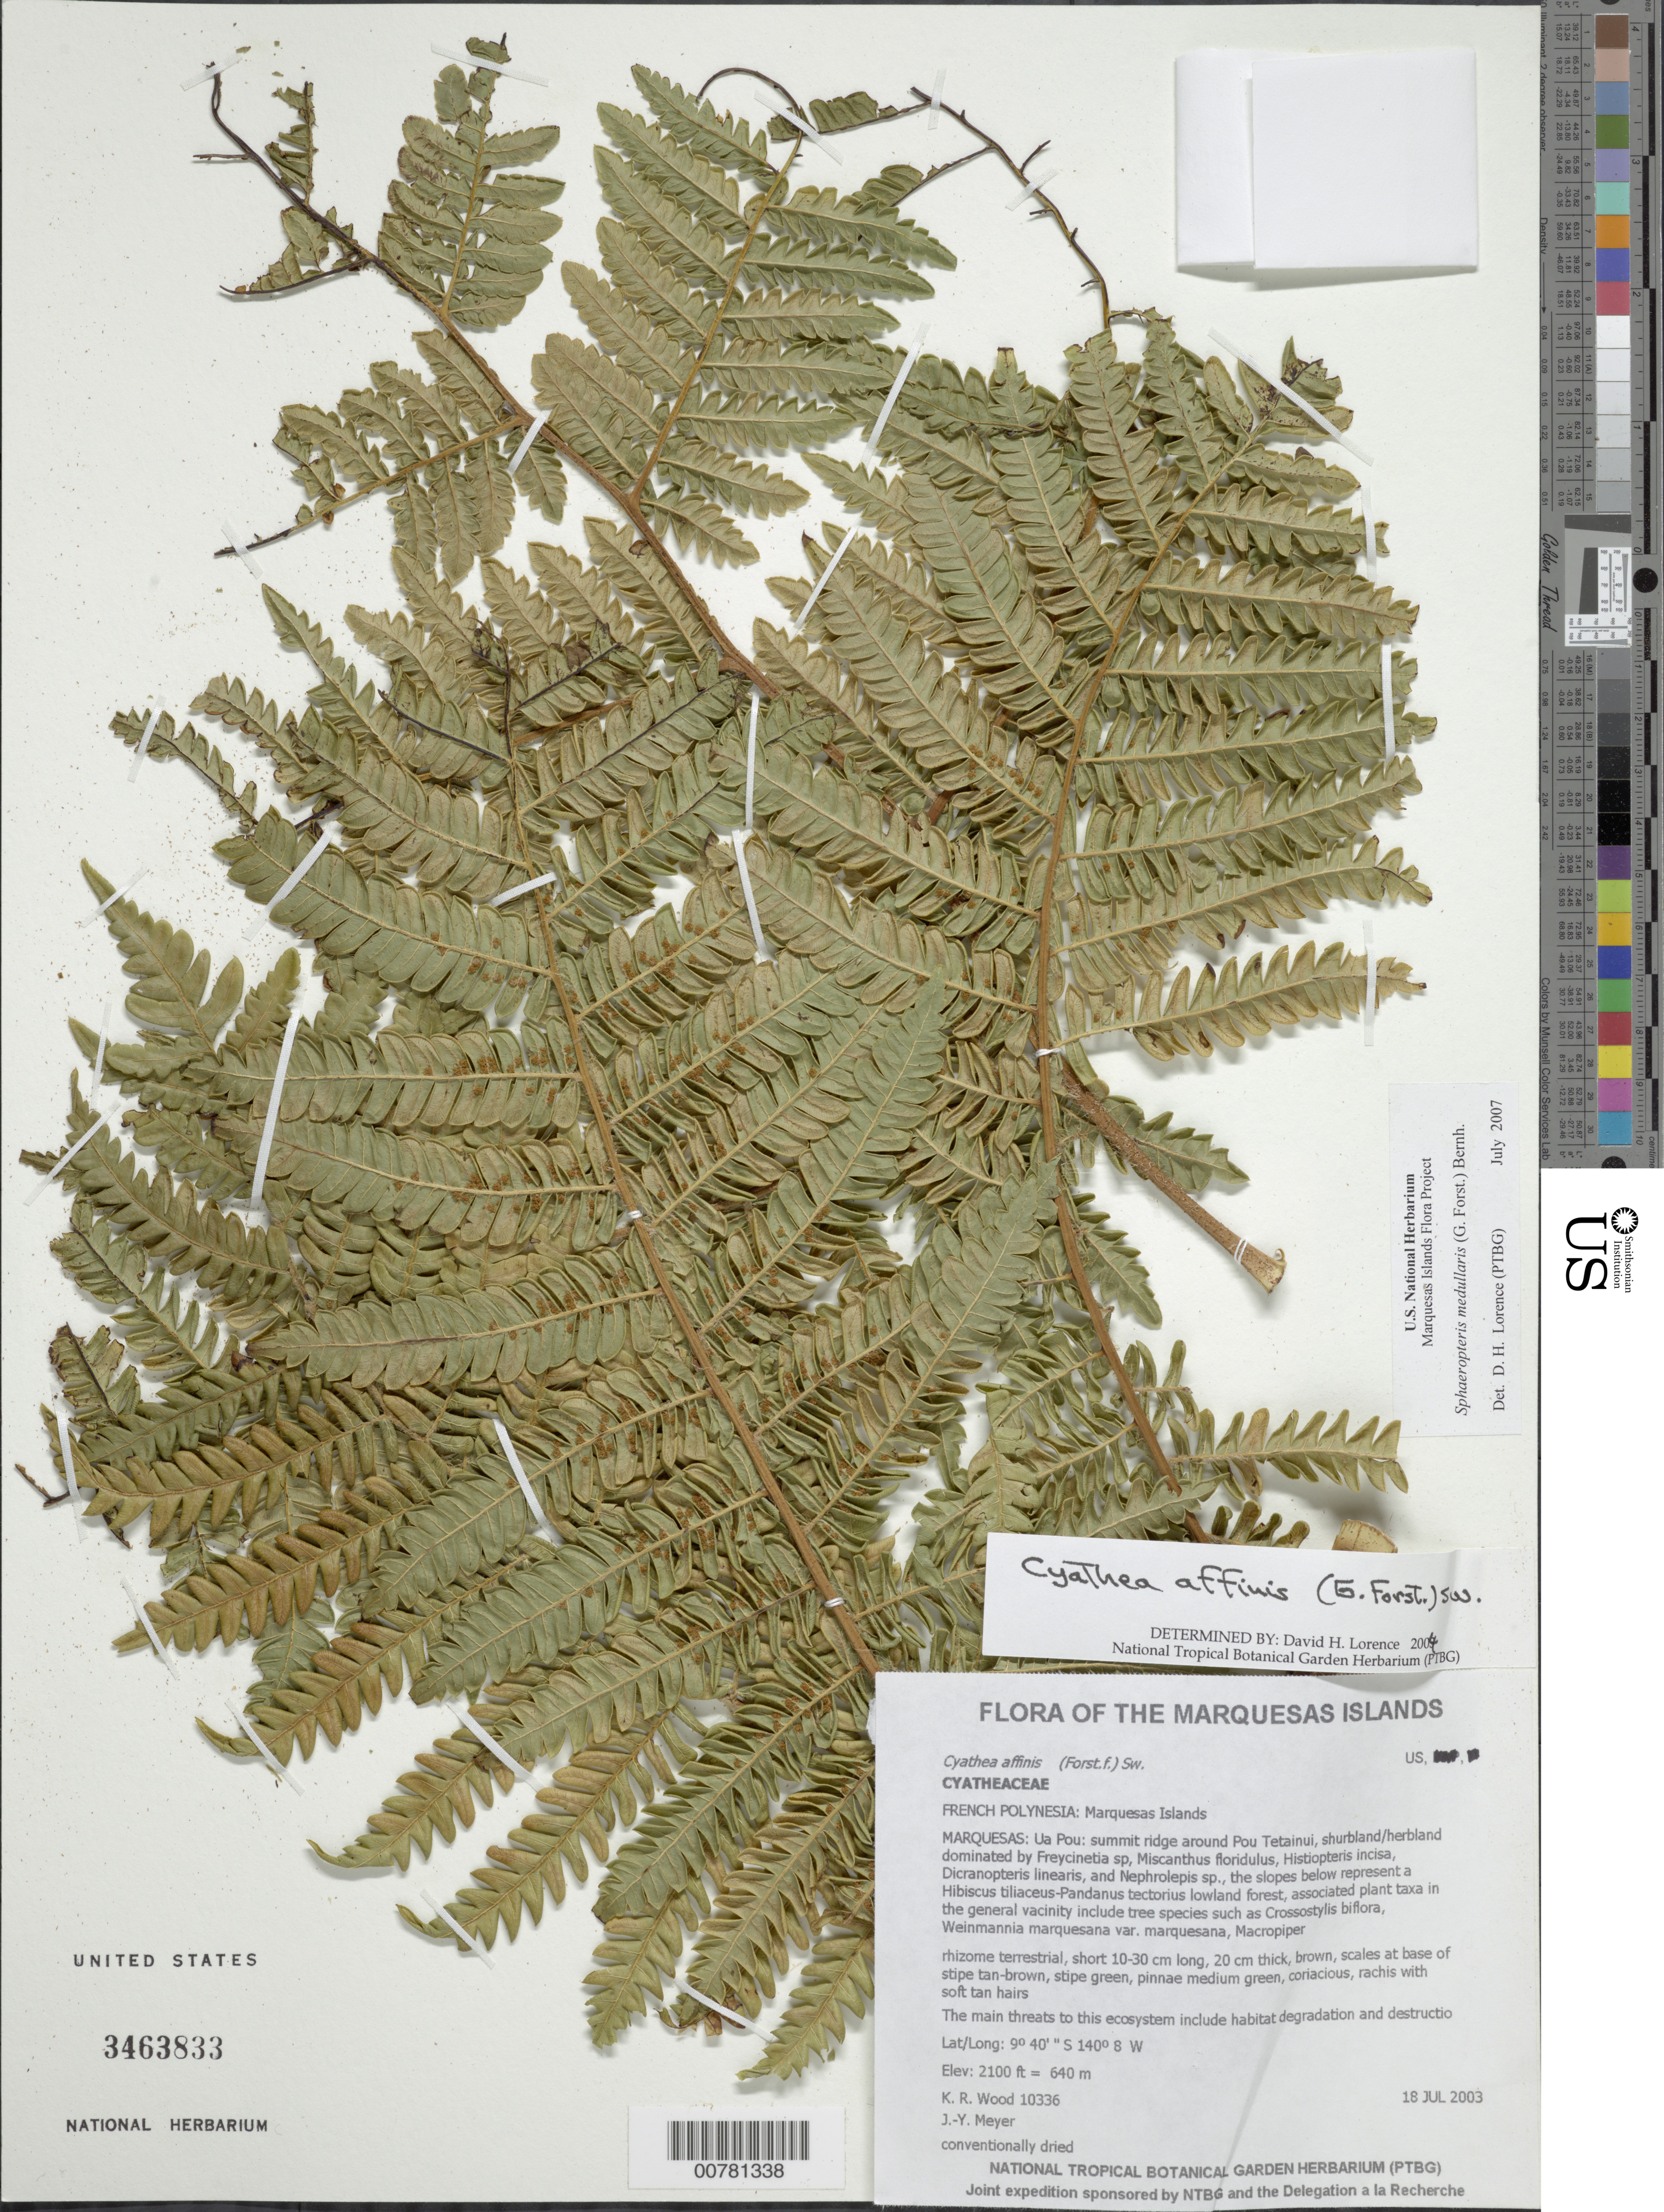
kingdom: Plantae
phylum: Tracheophyta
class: Polypodiopsida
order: Cyatheales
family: Cyatheaceae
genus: Sphaeropteris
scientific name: Sphaeropteris medullaris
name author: (G. Forst.) Bernh.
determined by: Lorence, David H., (PTBG), National Tropical Botanical Garden (UNITED STATES)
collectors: K. R. Wood & J.-Y. Meyer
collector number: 10336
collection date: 2003-07-18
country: French Polynesia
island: Ua Pou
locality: Summit ridge around Pou Tetainui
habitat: Shurbland/herbland. The slopes below represent a Hibiscus tiliaceus - Pandanus tectorius lowland forest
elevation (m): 640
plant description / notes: Habitat degradation and destruction by feral pigs, catastrophic extinction through environmental events, predation by rats that eat seeds, competition with non-native plant taxa such as Ageratum conyzoides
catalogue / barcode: US 3463833